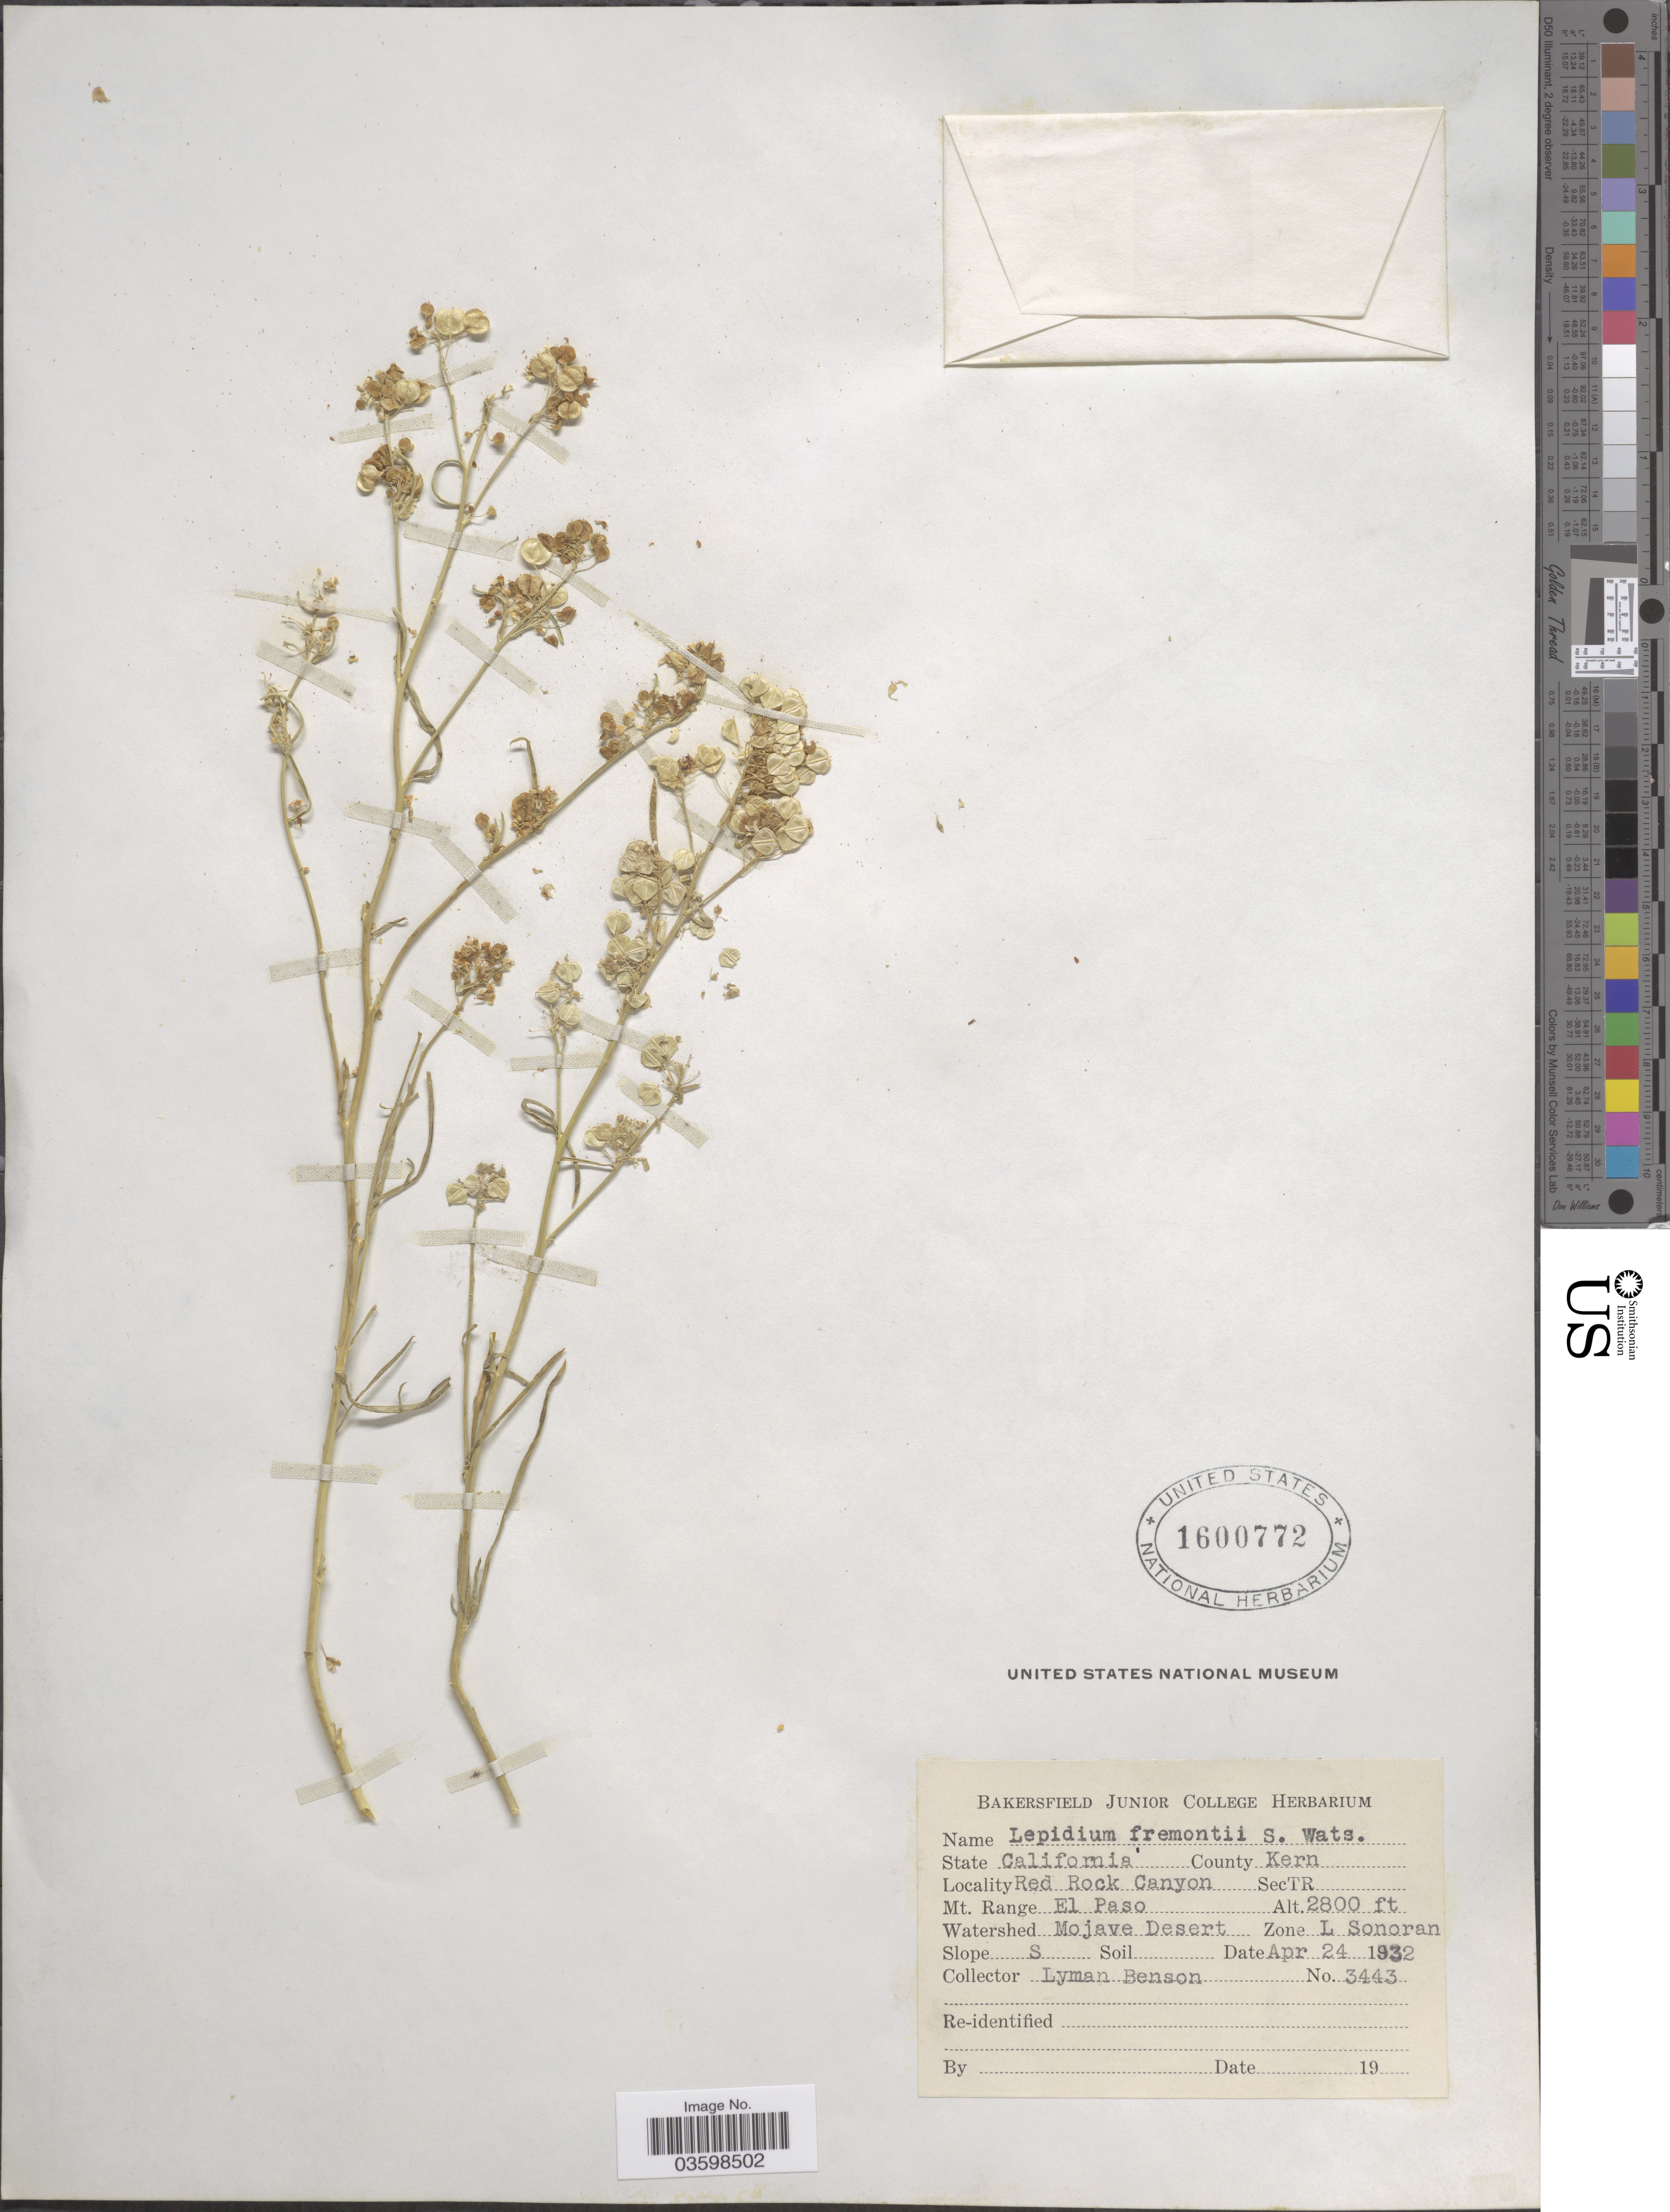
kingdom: Plantae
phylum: Tracheophyta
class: Magnoliopsida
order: Brassicales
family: Brassicaceae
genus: Lepidium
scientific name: Lepidium fremontii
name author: S. Watson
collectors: L. D. Benson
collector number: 3443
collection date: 1932-04-24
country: United States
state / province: California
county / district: Kern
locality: County Kern. Red Rock Canyon. Mt. Range El Paso. Watershed Mojave Desert. Zone L Sonoran. Slope S.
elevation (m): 853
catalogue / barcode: US 1600772